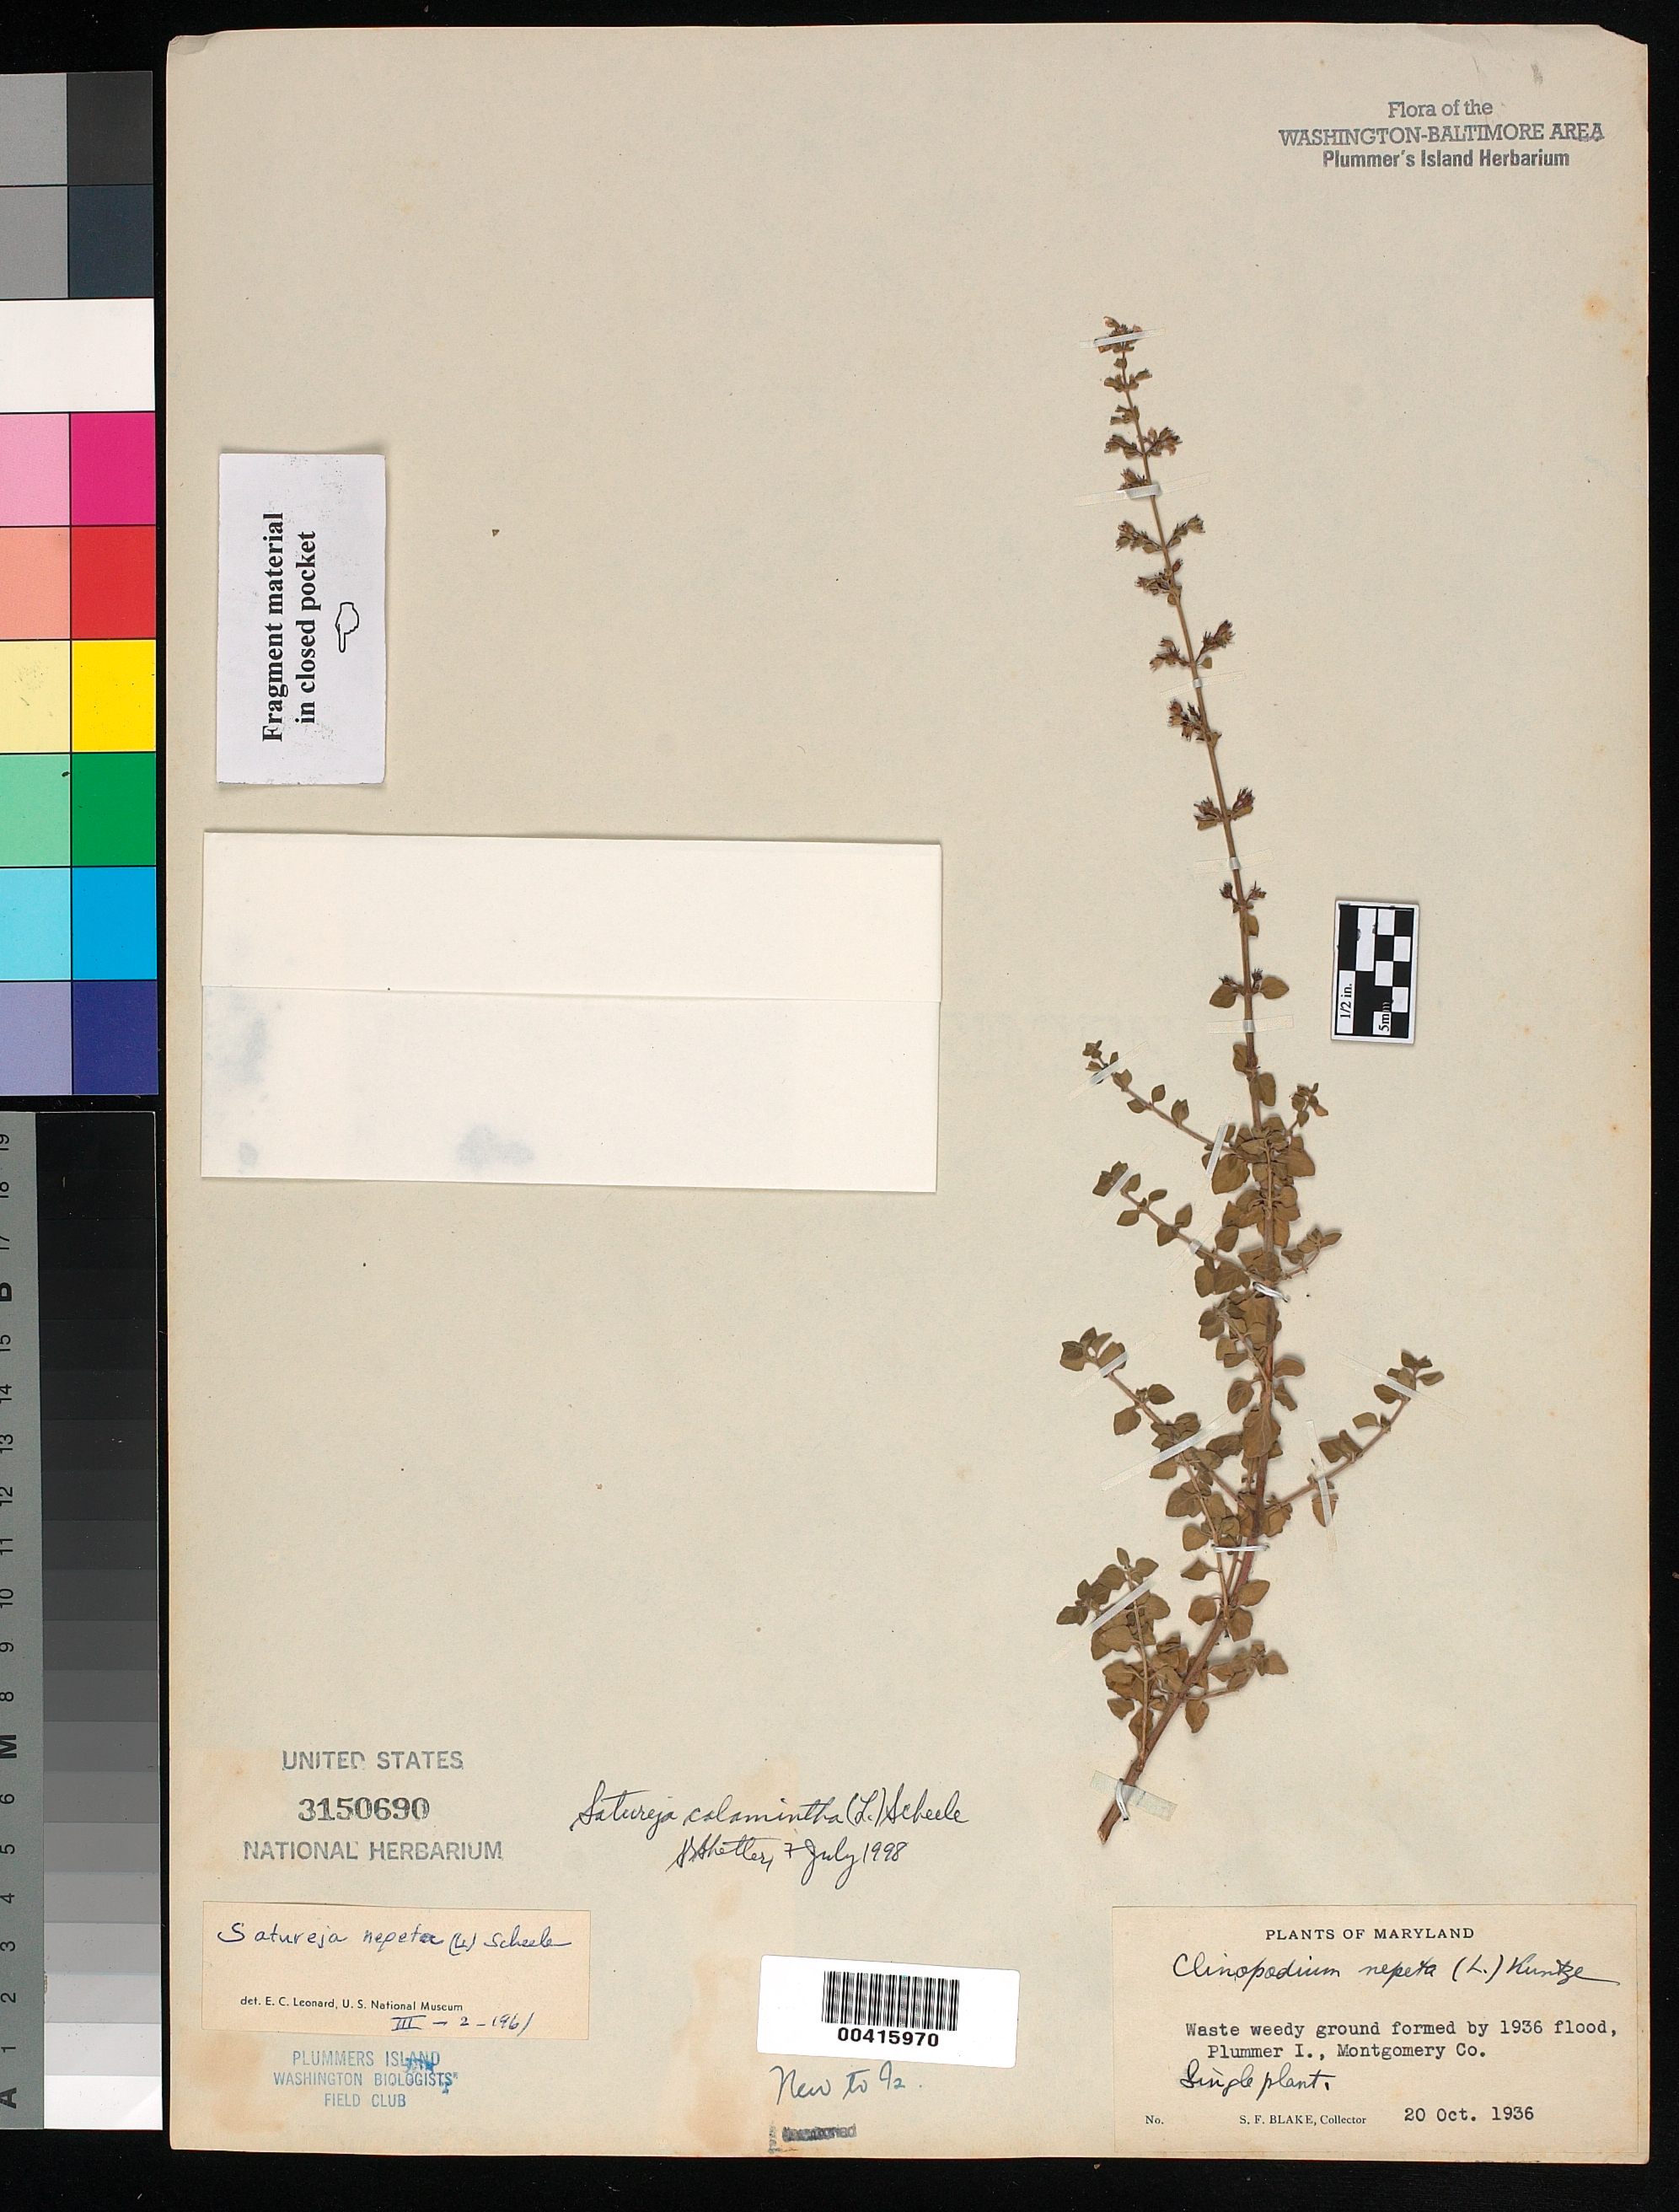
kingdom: Plantae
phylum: Tracheophyta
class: Magnoliopsida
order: Lamiales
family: Lamiaceae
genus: Clinopodium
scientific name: Clinopodium nepeta subsp. glandulosum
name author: (Req.) Govaerts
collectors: S. Blake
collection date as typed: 20 Oct 1936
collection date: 1936-10-20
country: United States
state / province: Maryland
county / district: Montgomery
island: Plummers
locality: Plummer's Island; waste weedy ground formed by 1936 Flood C. & O. Canal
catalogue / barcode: US 3150690